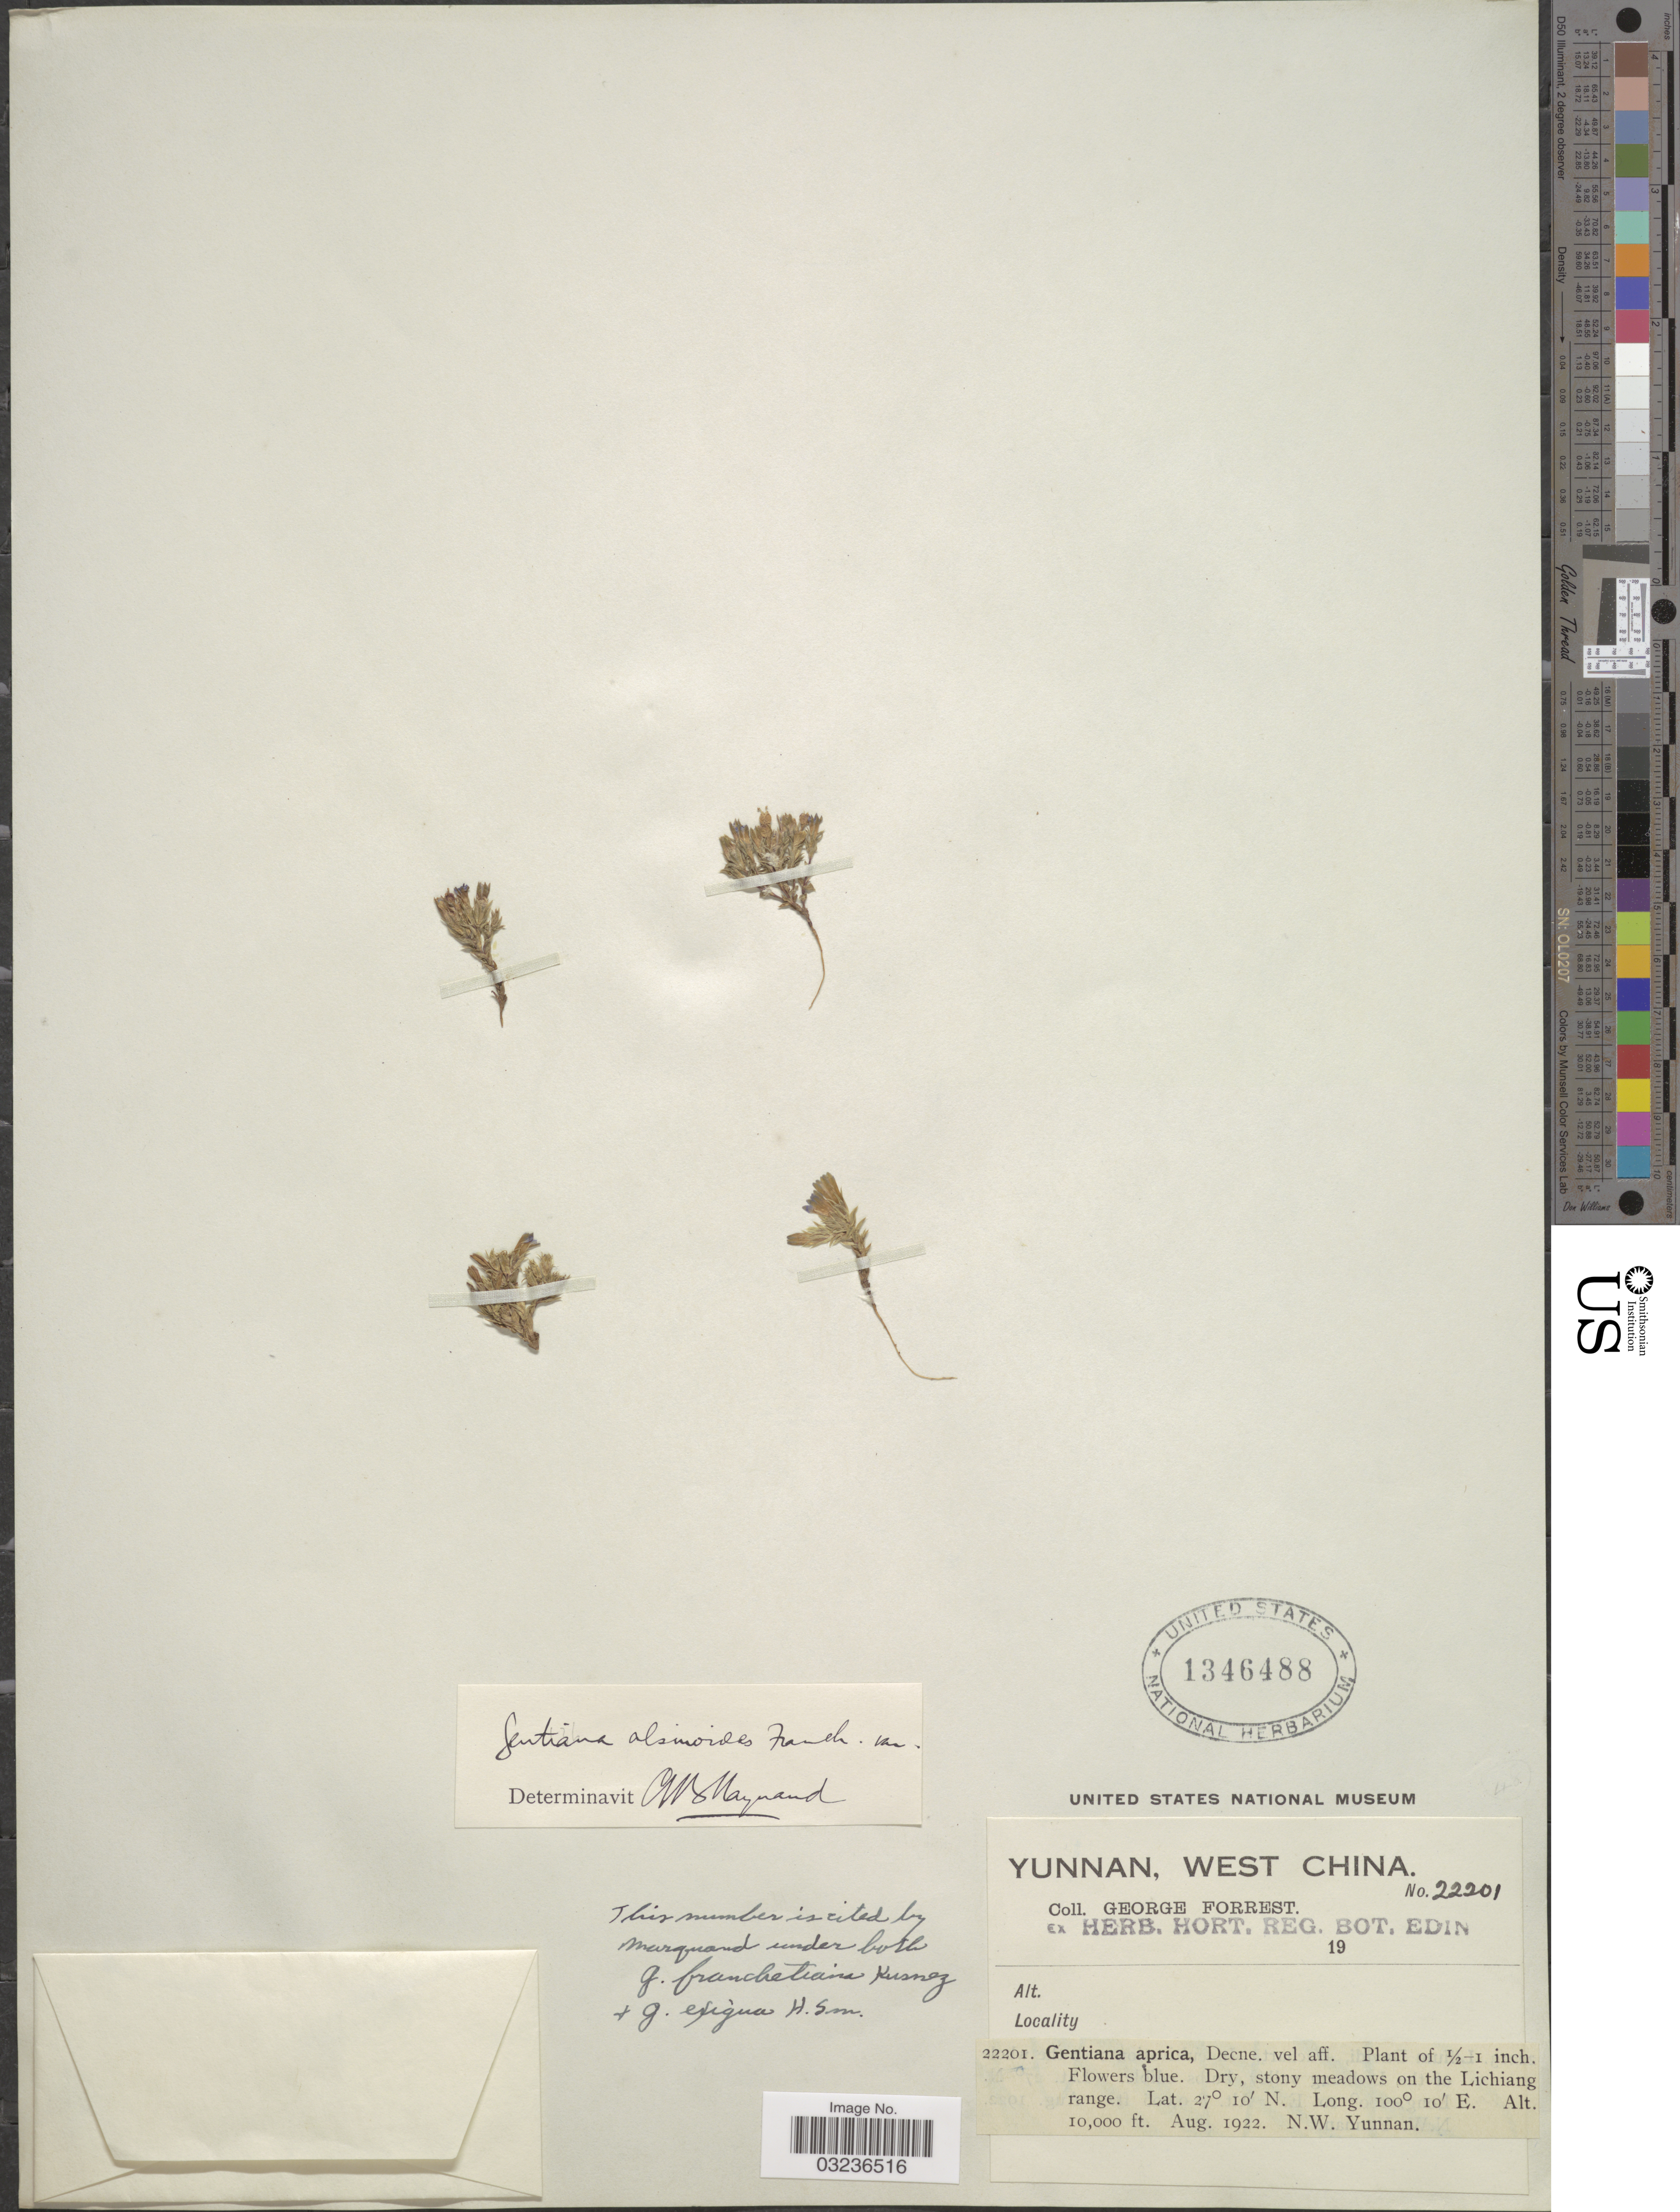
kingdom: Plantae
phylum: Tracheophyta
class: Magnoliopsida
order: Gentianales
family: Gentianaceae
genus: Gentiana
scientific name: Gentiana alsinoides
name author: Franch.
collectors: G. Forrest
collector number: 22201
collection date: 1922-08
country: China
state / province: Yunnan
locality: West China. Dry, stony meadows on the Lichiang range. N.W. Yunnan.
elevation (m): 3048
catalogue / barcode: US 1346488